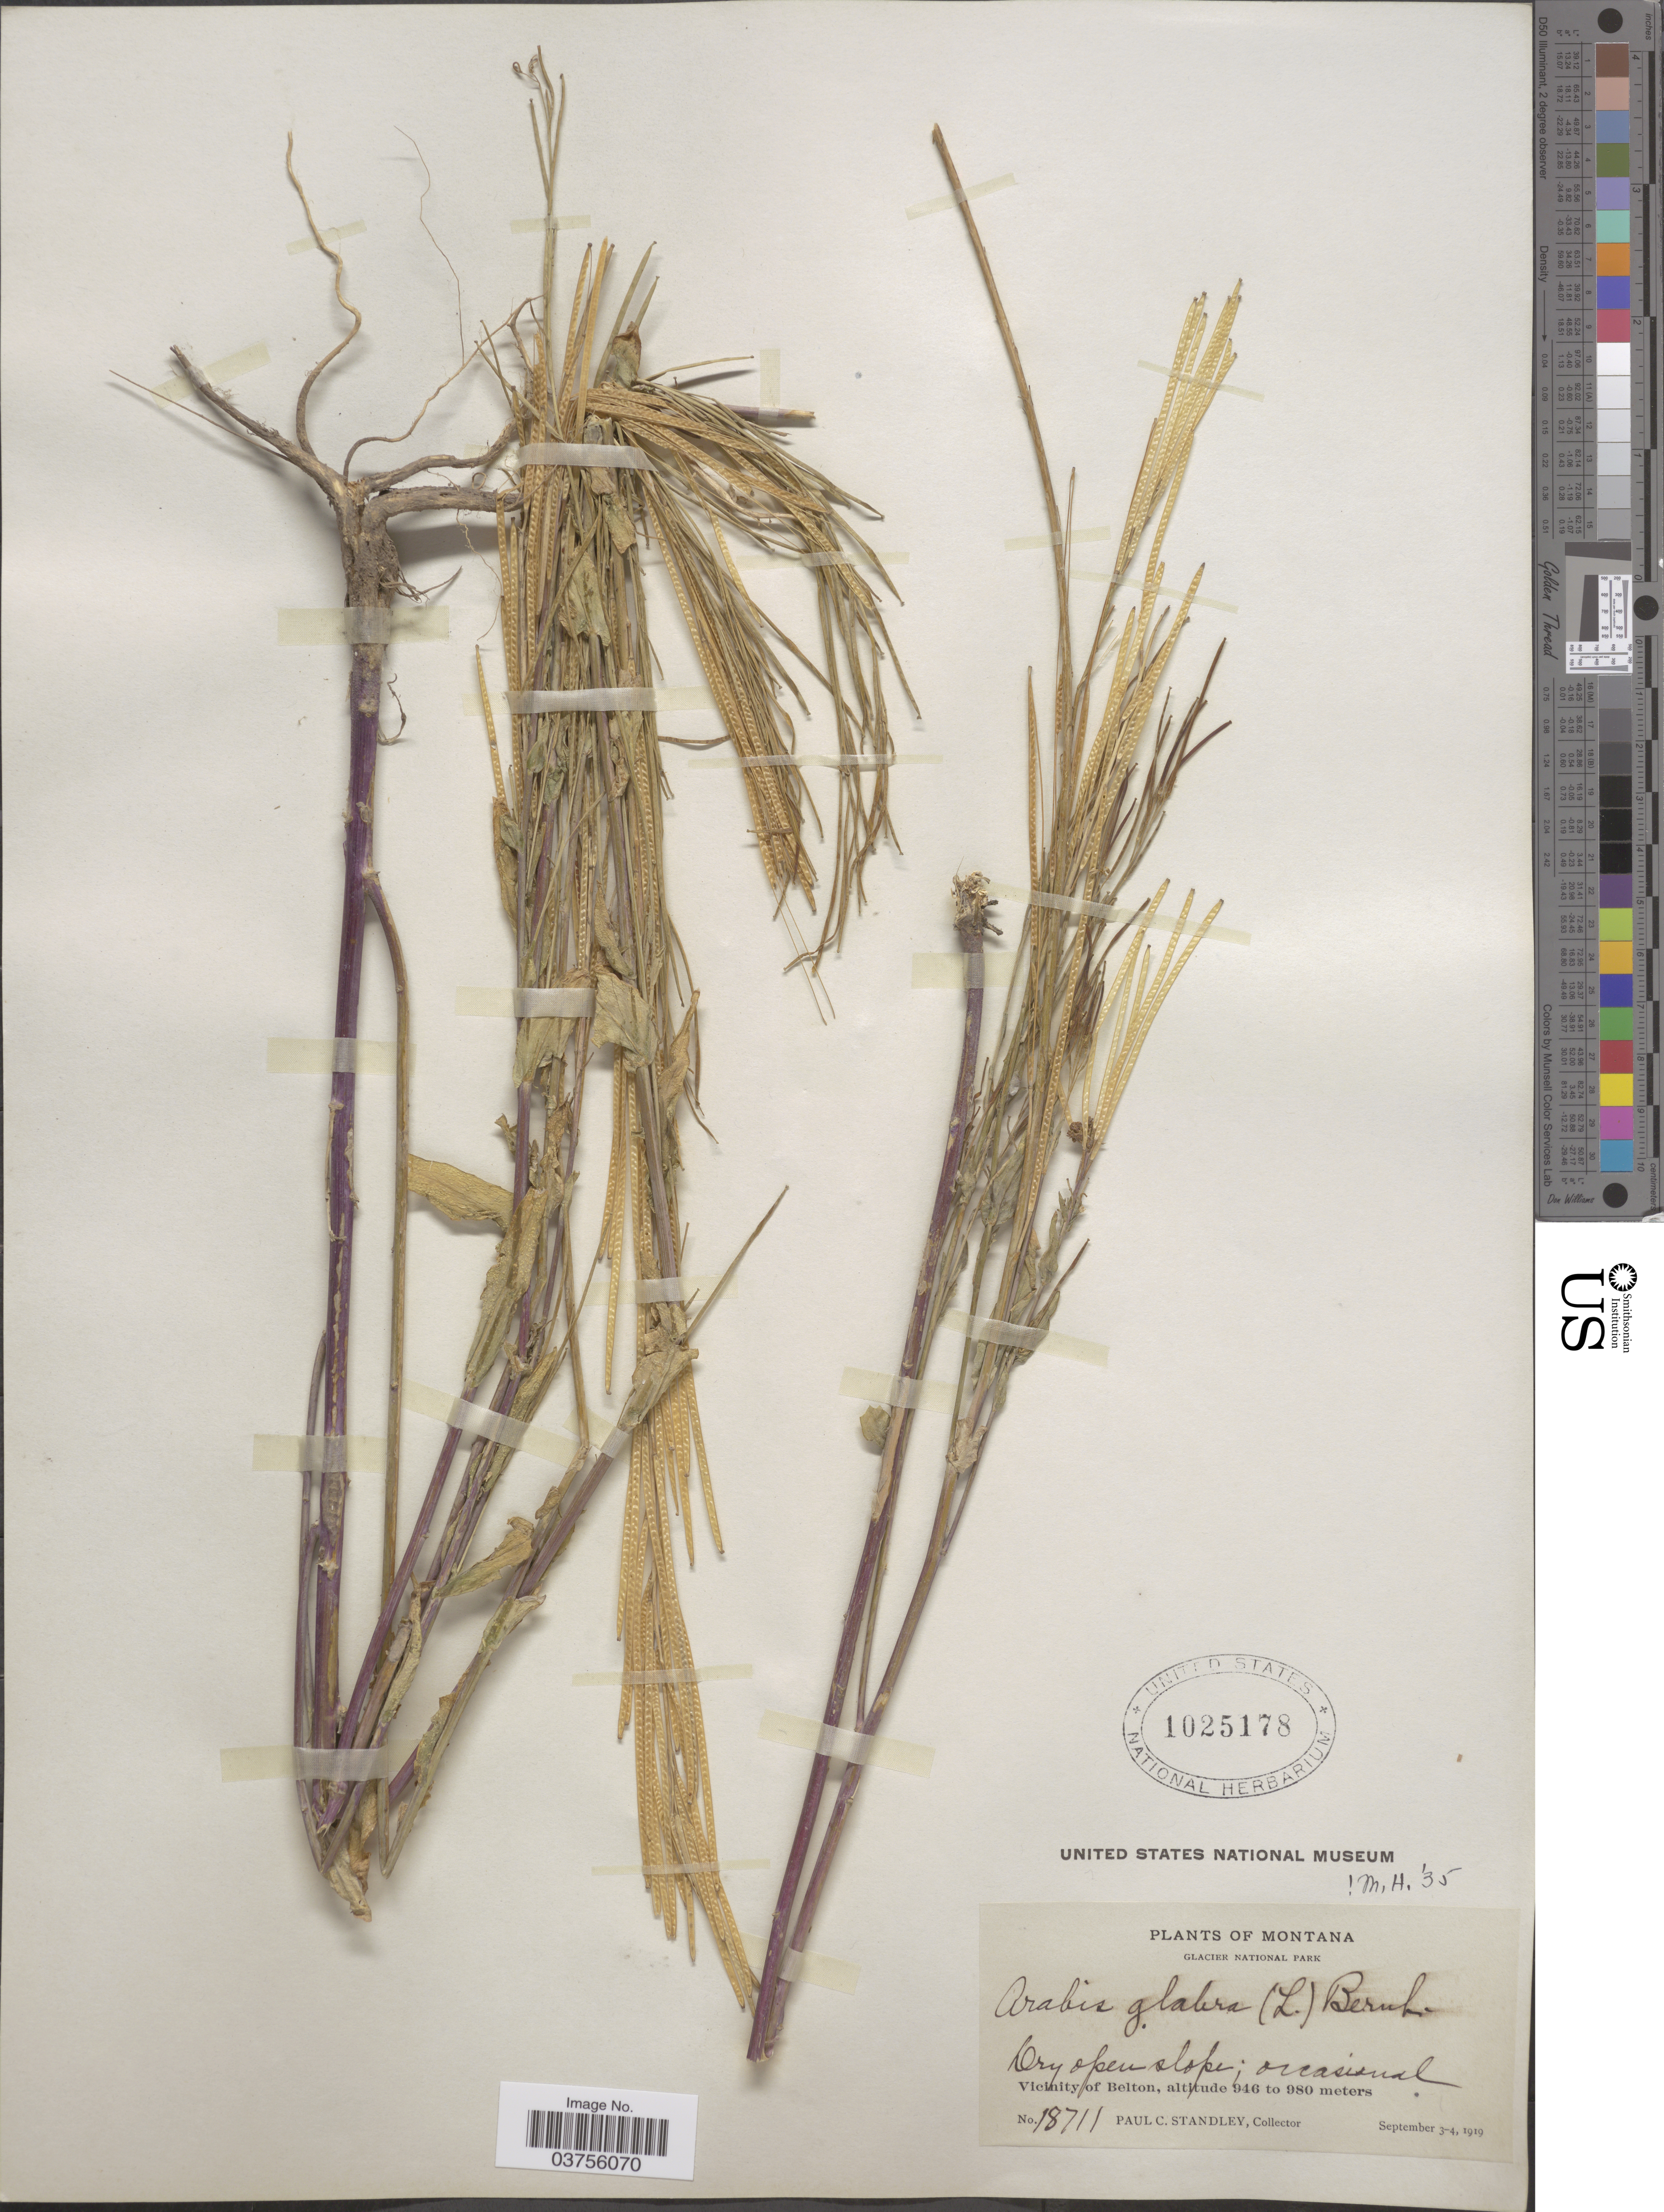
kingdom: Plantae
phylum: Tracheophyta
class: Magnoliopsida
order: Brassicales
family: Brassicaceae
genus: Turritis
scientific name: Turritis glabra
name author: L.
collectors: P. C. Standley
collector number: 18711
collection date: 1919-09-03/1919-09-04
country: United States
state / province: Montana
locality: Glacier National Park. Vicinity of Belton.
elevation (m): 946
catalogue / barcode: US 1025178